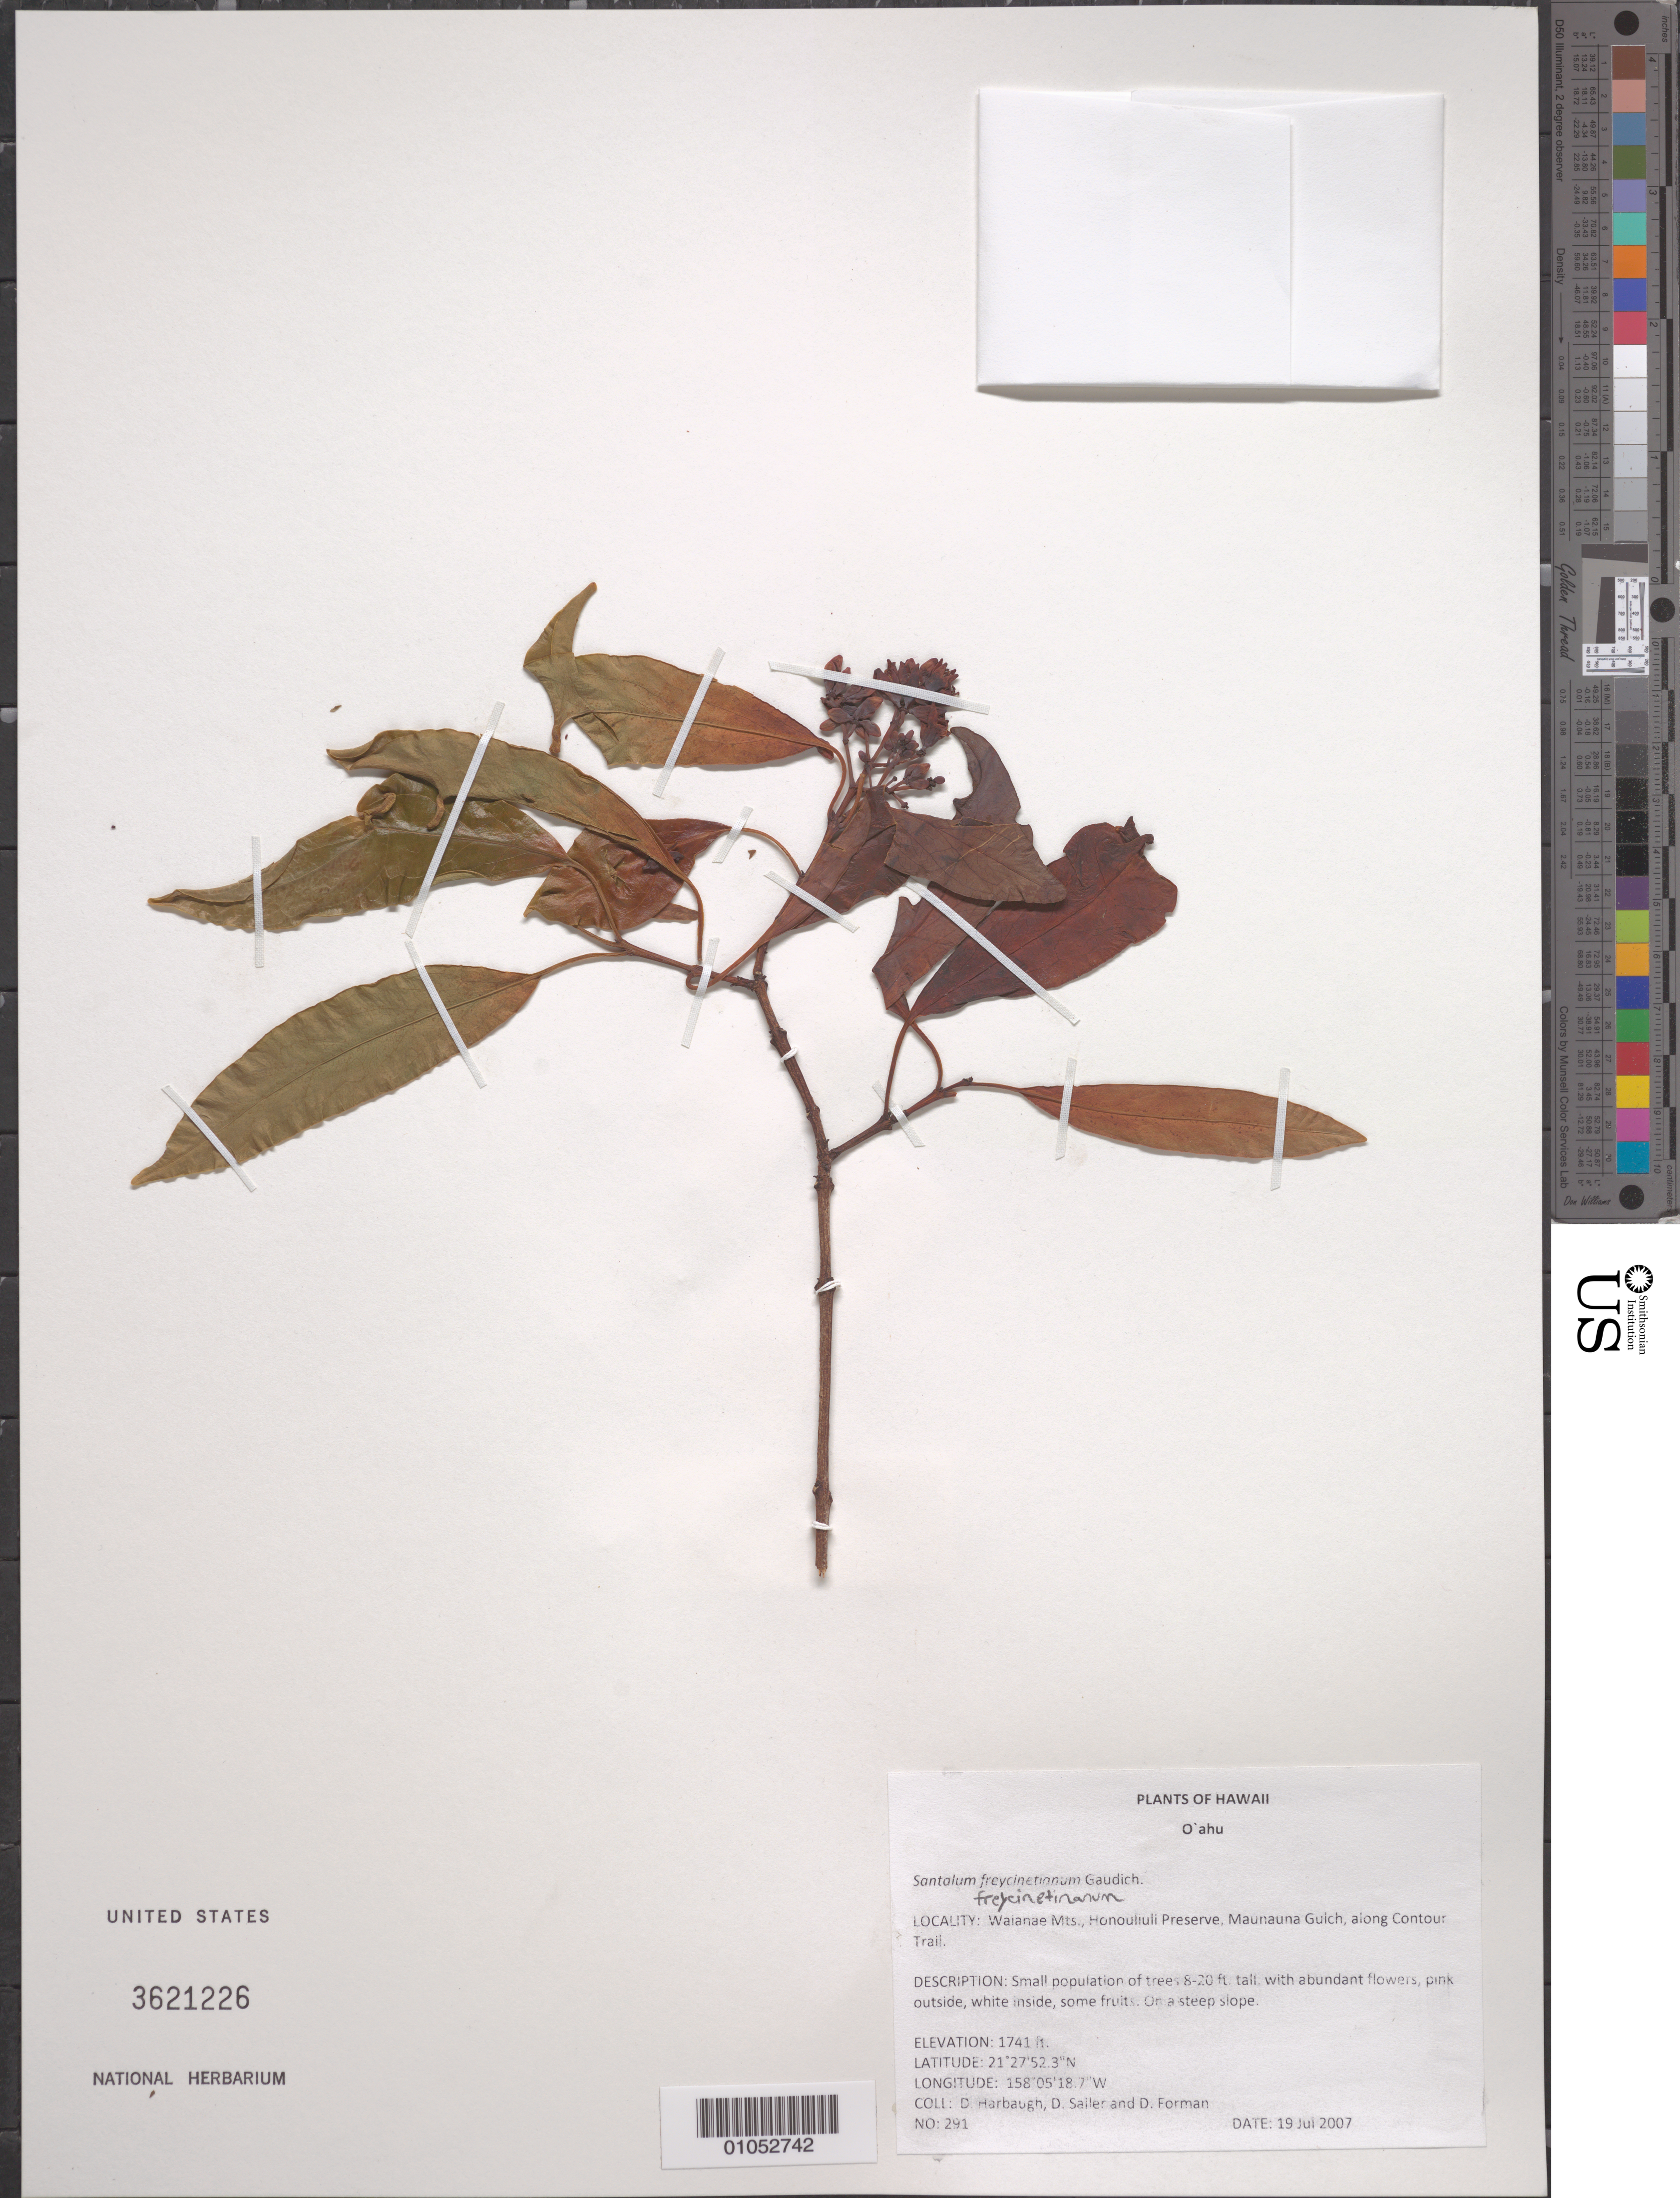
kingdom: Plantae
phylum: Tracheophyta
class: Magnoliopsida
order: Santalales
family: Santalaceae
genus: Santalum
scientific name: Santalum freycinetianum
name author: Gaudich.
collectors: D. Harbaugh, D. Sailer & D. Forman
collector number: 291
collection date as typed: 19 Jul 2007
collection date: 2007-07-19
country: United States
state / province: Hawaii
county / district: Honolulu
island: Oahu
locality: Waianae Mts., Honouliuli Preserve, Maunauna Gulch, along Contour Trail.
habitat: On a steep slope.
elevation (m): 531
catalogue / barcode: US 3621226